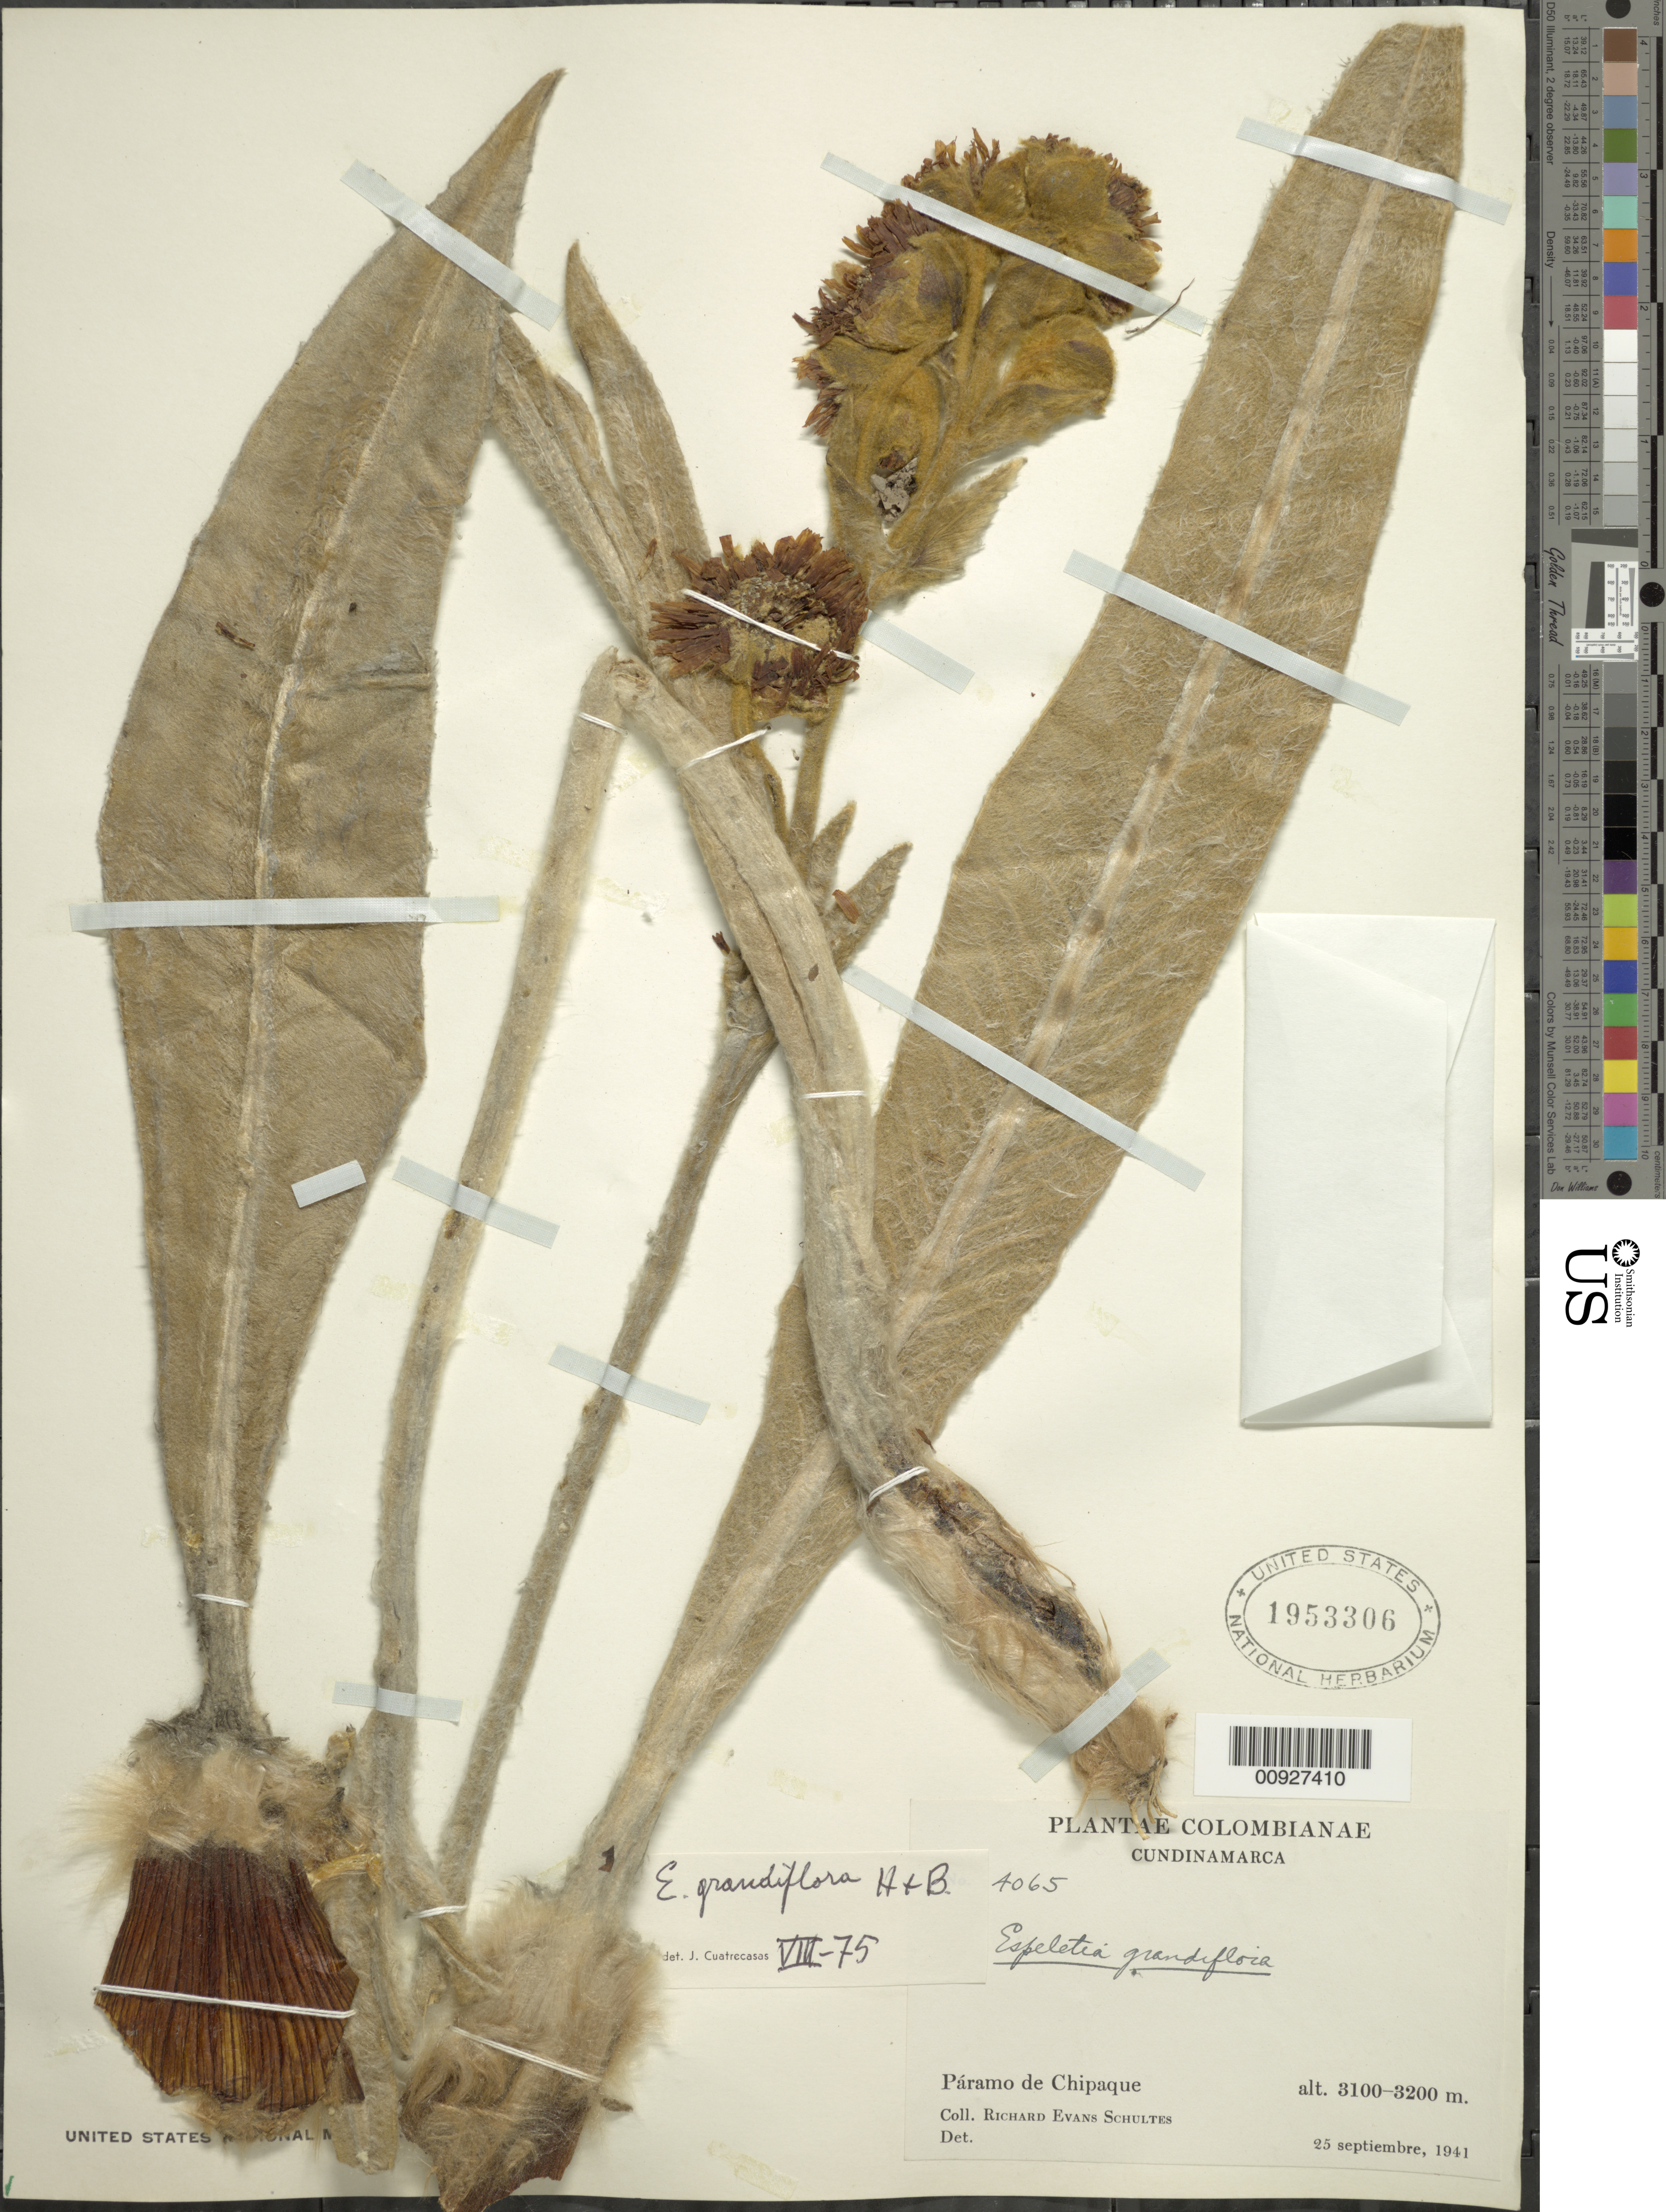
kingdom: Plantae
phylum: Tracheophyta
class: Magnoliopsida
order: Asterales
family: Asteraceae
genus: Espeletia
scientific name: Espeletia grandiflora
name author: Humb. & Bonpl.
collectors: R. E. Schultes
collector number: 4065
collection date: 1941-09-25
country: Colombia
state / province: Cundinamarca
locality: Páramo de Chipaque. Páramo de Chipaque.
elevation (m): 3100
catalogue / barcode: US 1953306